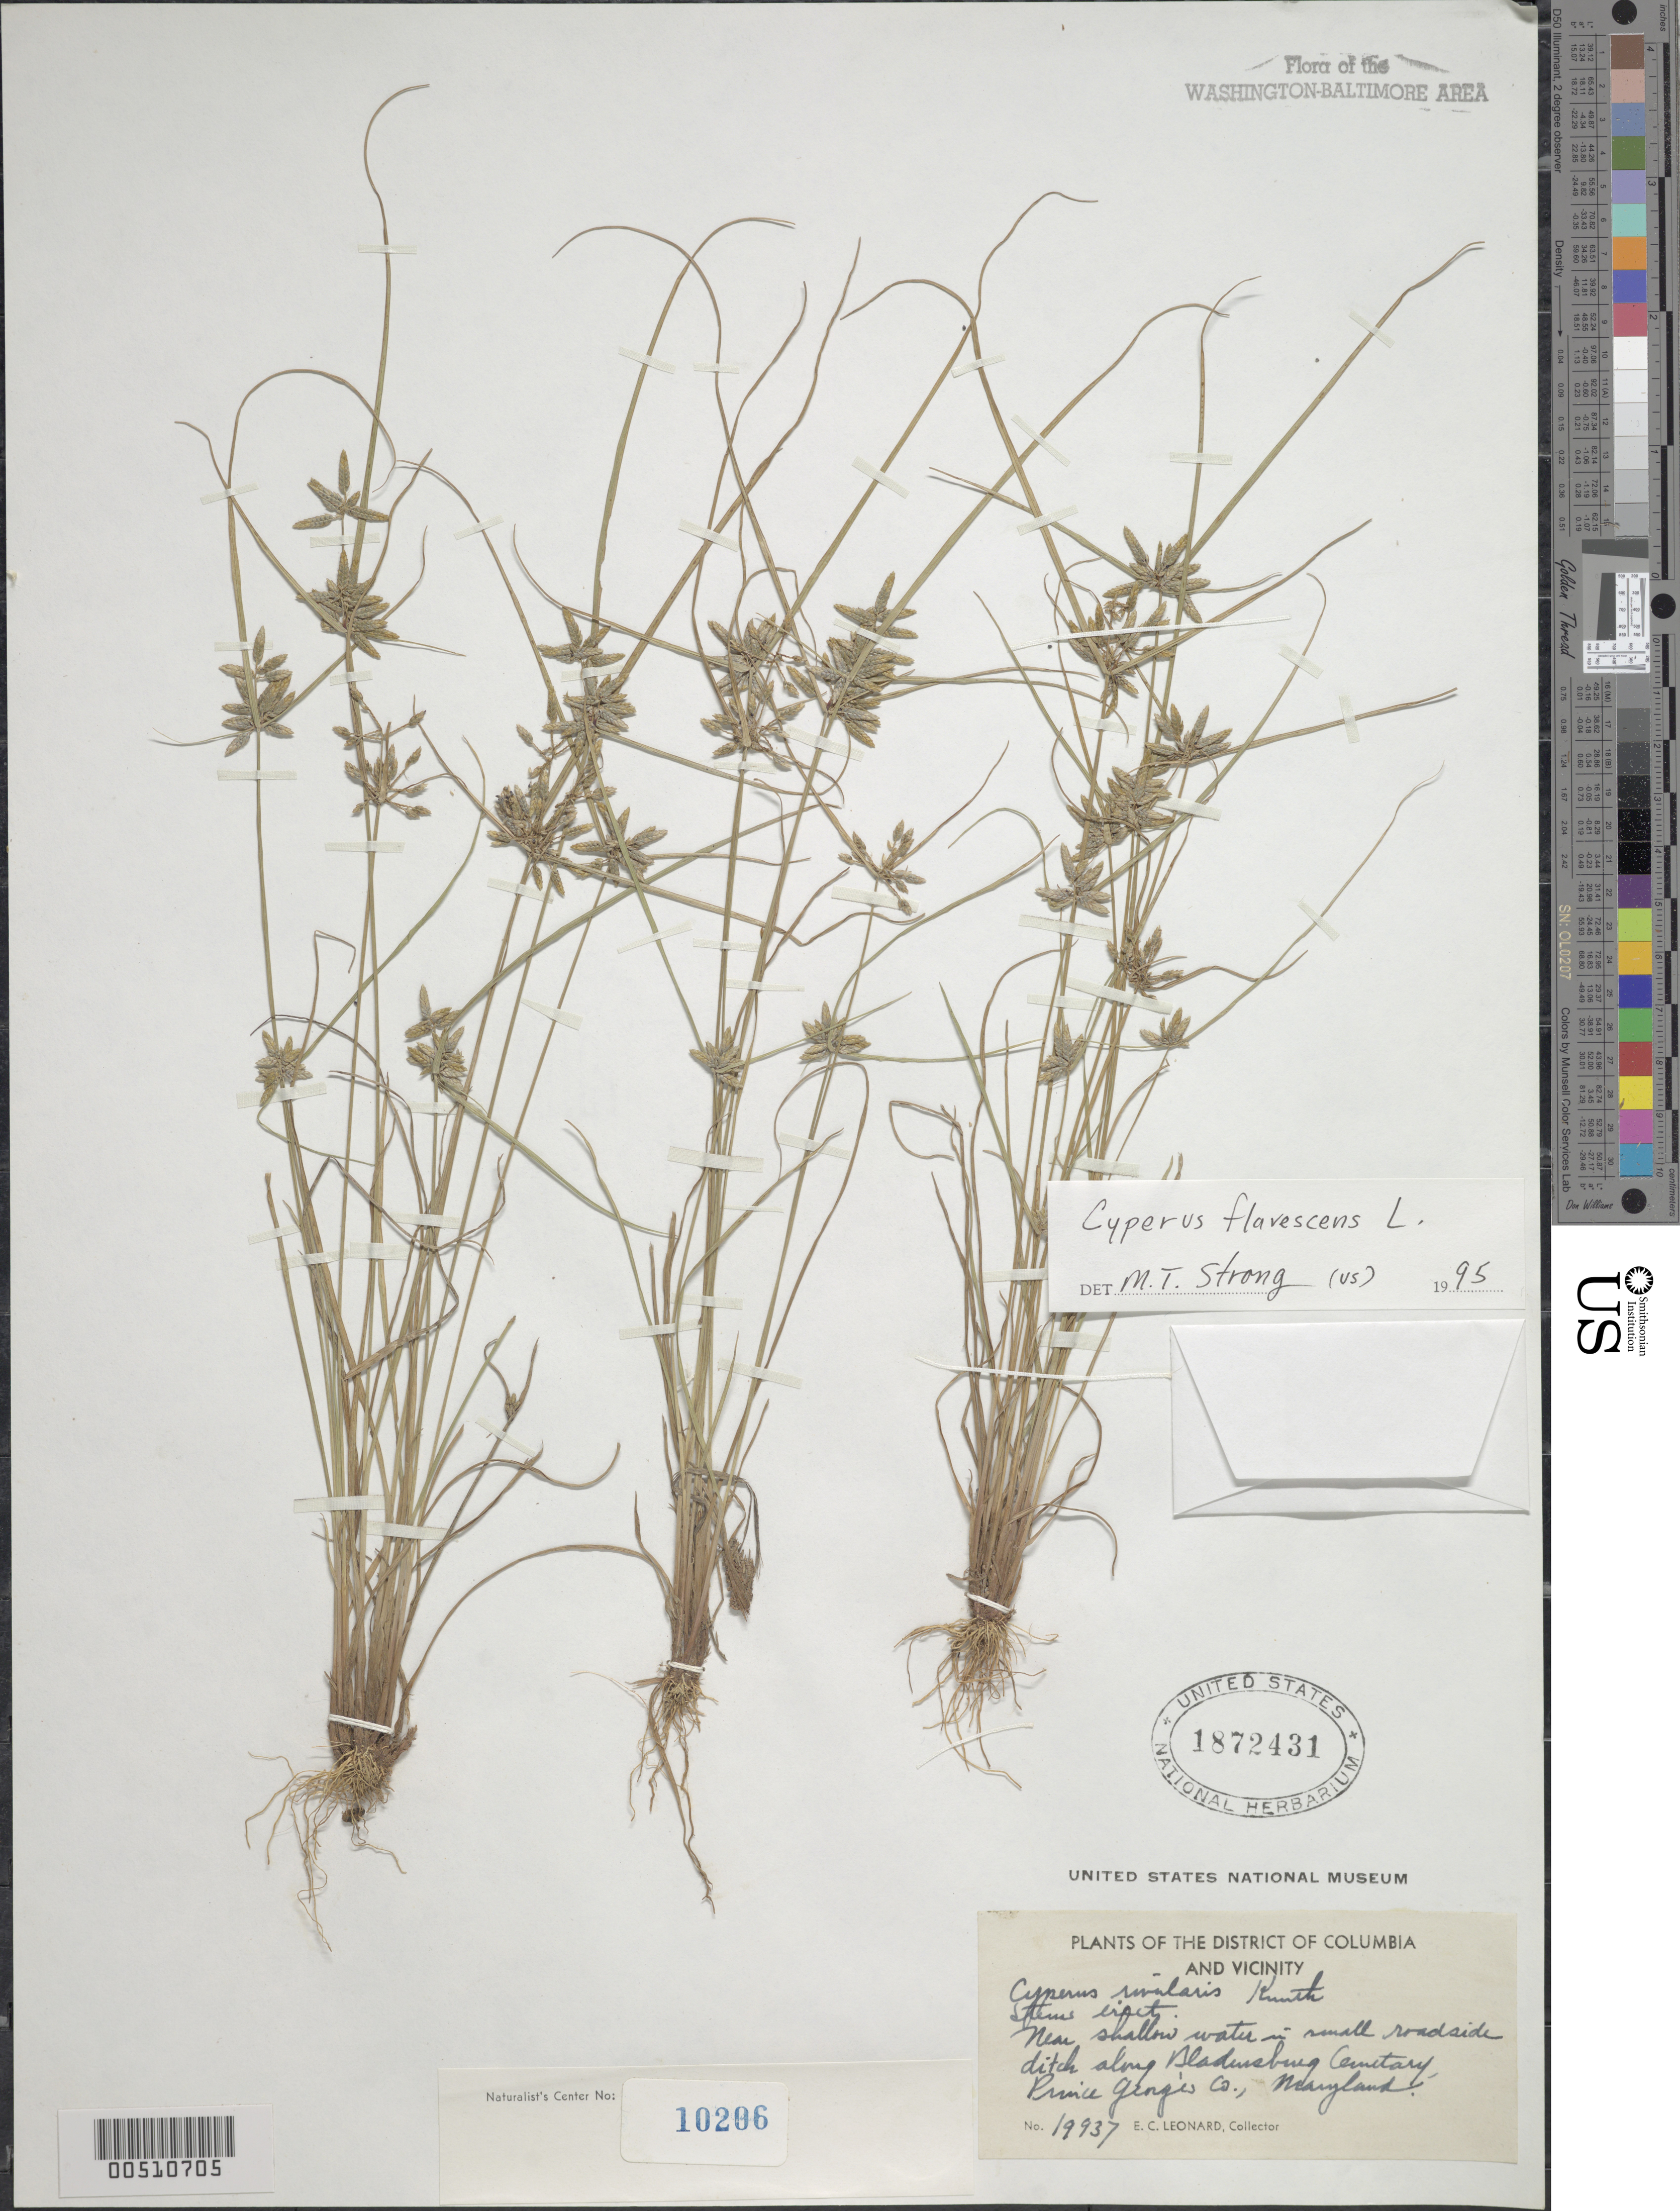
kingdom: Plantae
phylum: Tracheophyta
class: Liliopsida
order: Poales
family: Cyperaceae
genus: Cyperus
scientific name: Cyperus flavescens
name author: L.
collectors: E. C. Leonard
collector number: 19937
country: United States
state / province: Maryland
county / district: Prince George's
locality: Bladensburg Cemetery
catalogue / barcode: US 1872431